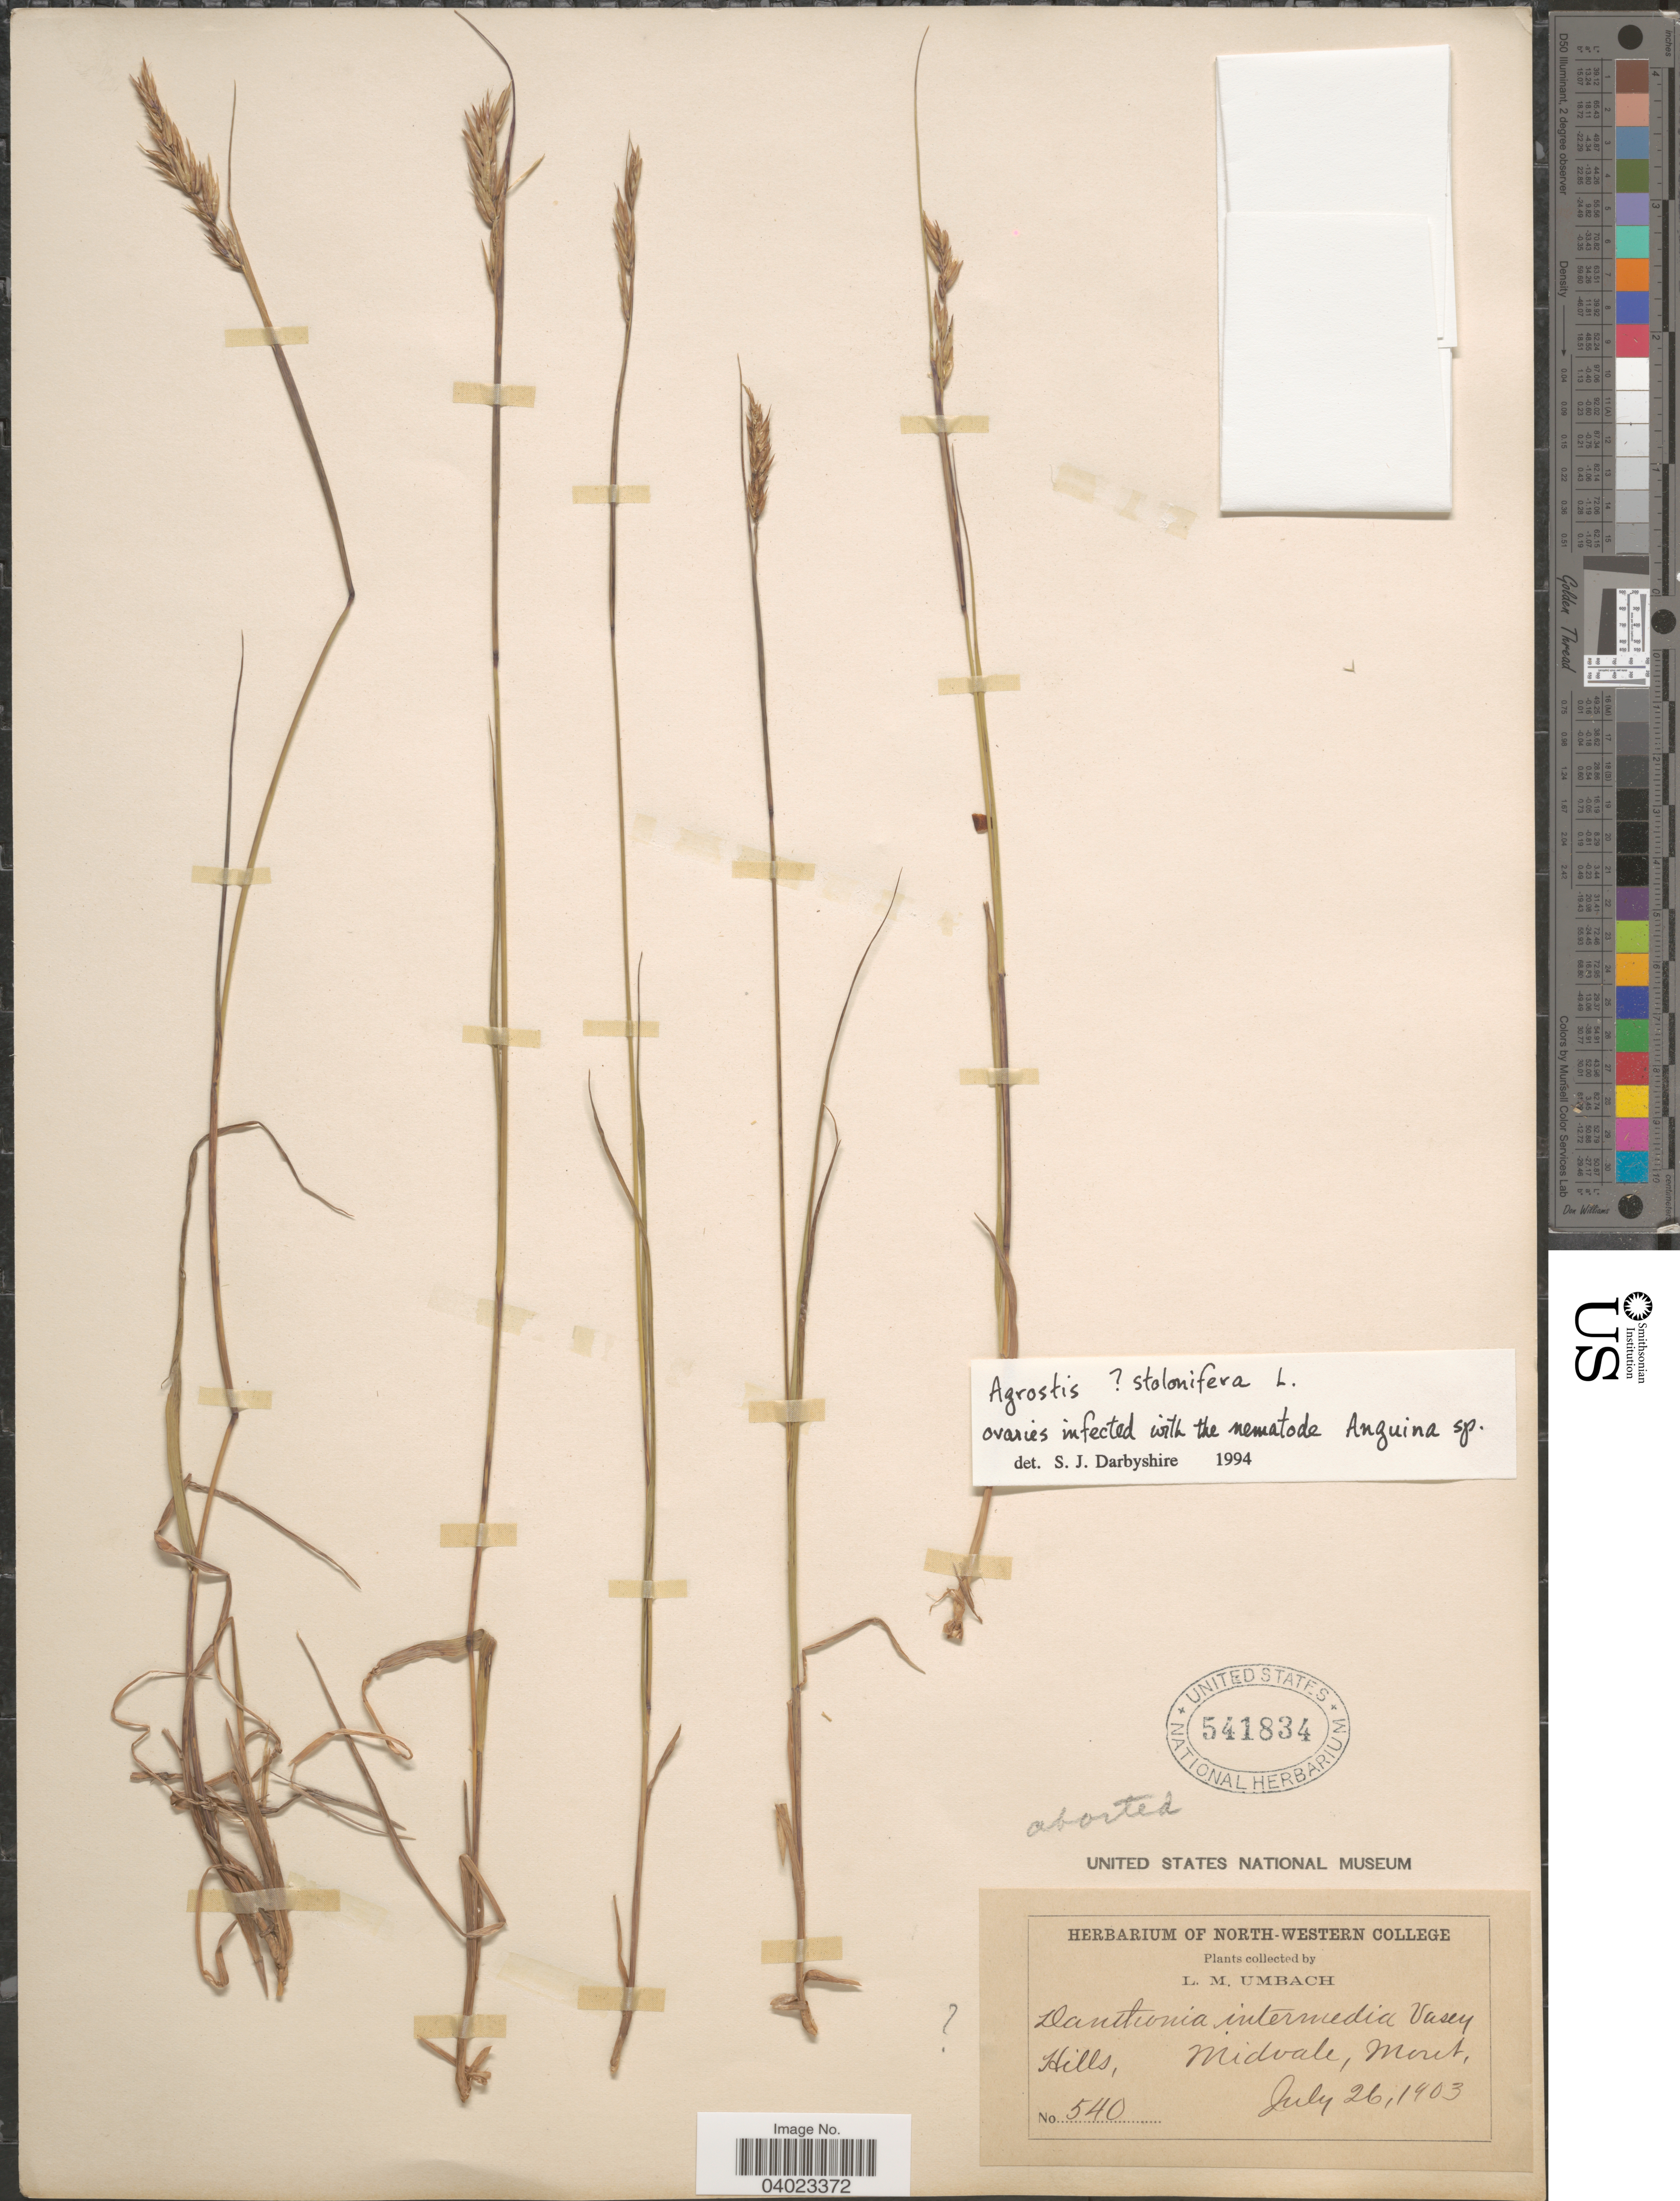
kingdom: Plantae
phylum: Tracheophyta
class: Liliopsida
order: Poales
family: Poaceae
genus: Agrostis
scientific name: Agrostis stolonifera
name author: L.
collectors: L. M. Umbach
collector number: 540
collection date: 1903-07-26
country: United States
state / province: Montana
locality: Hills, Midvale.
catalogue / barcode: US 541834